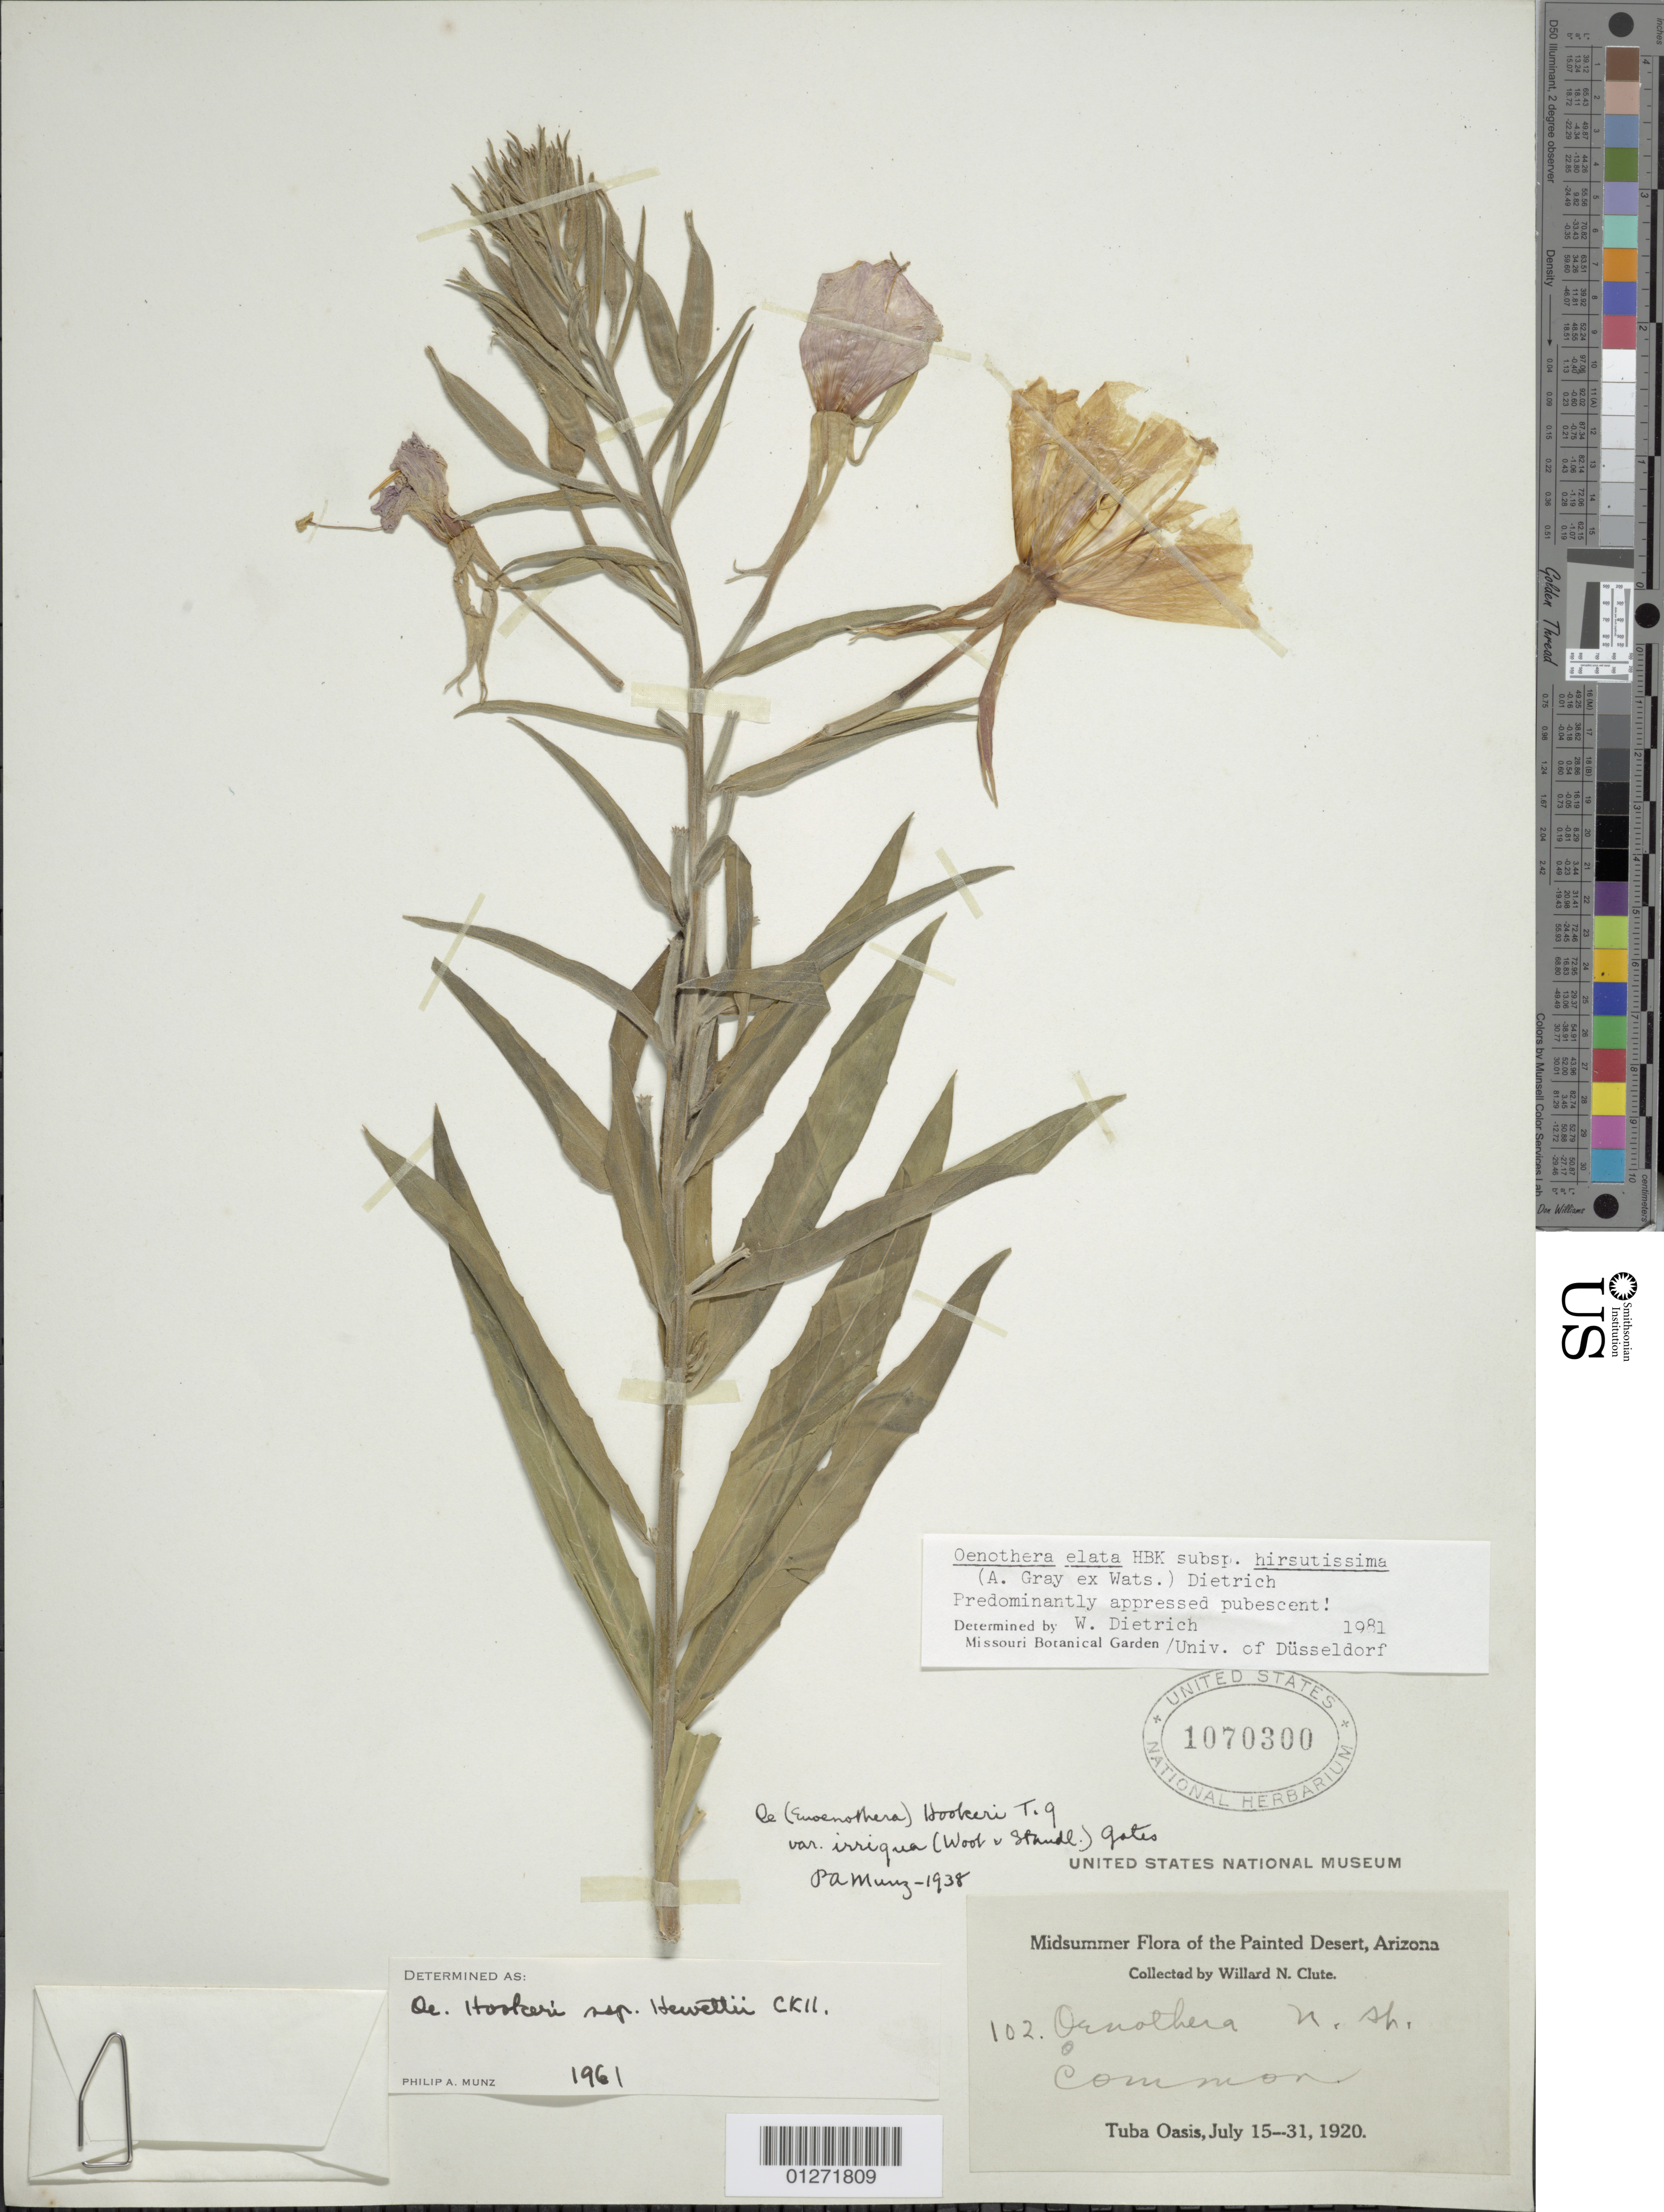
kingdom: Plantae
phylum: Tracheophyta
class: Magnoliopsida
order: Myrtales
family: Onagraceae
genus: Oenothera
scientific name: Oenothera elata subsp. hirsutissima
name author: (A. Gray ex S. Watson) W. Dietr.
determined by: Dietrich, W.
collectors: W. N. Clute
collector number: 102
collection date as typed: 15 - 31 Jul 1920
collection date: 1920-07-15/1920-07-31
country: United States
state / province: Arizona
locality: Tuba Oasis.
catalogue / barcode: US 1070300